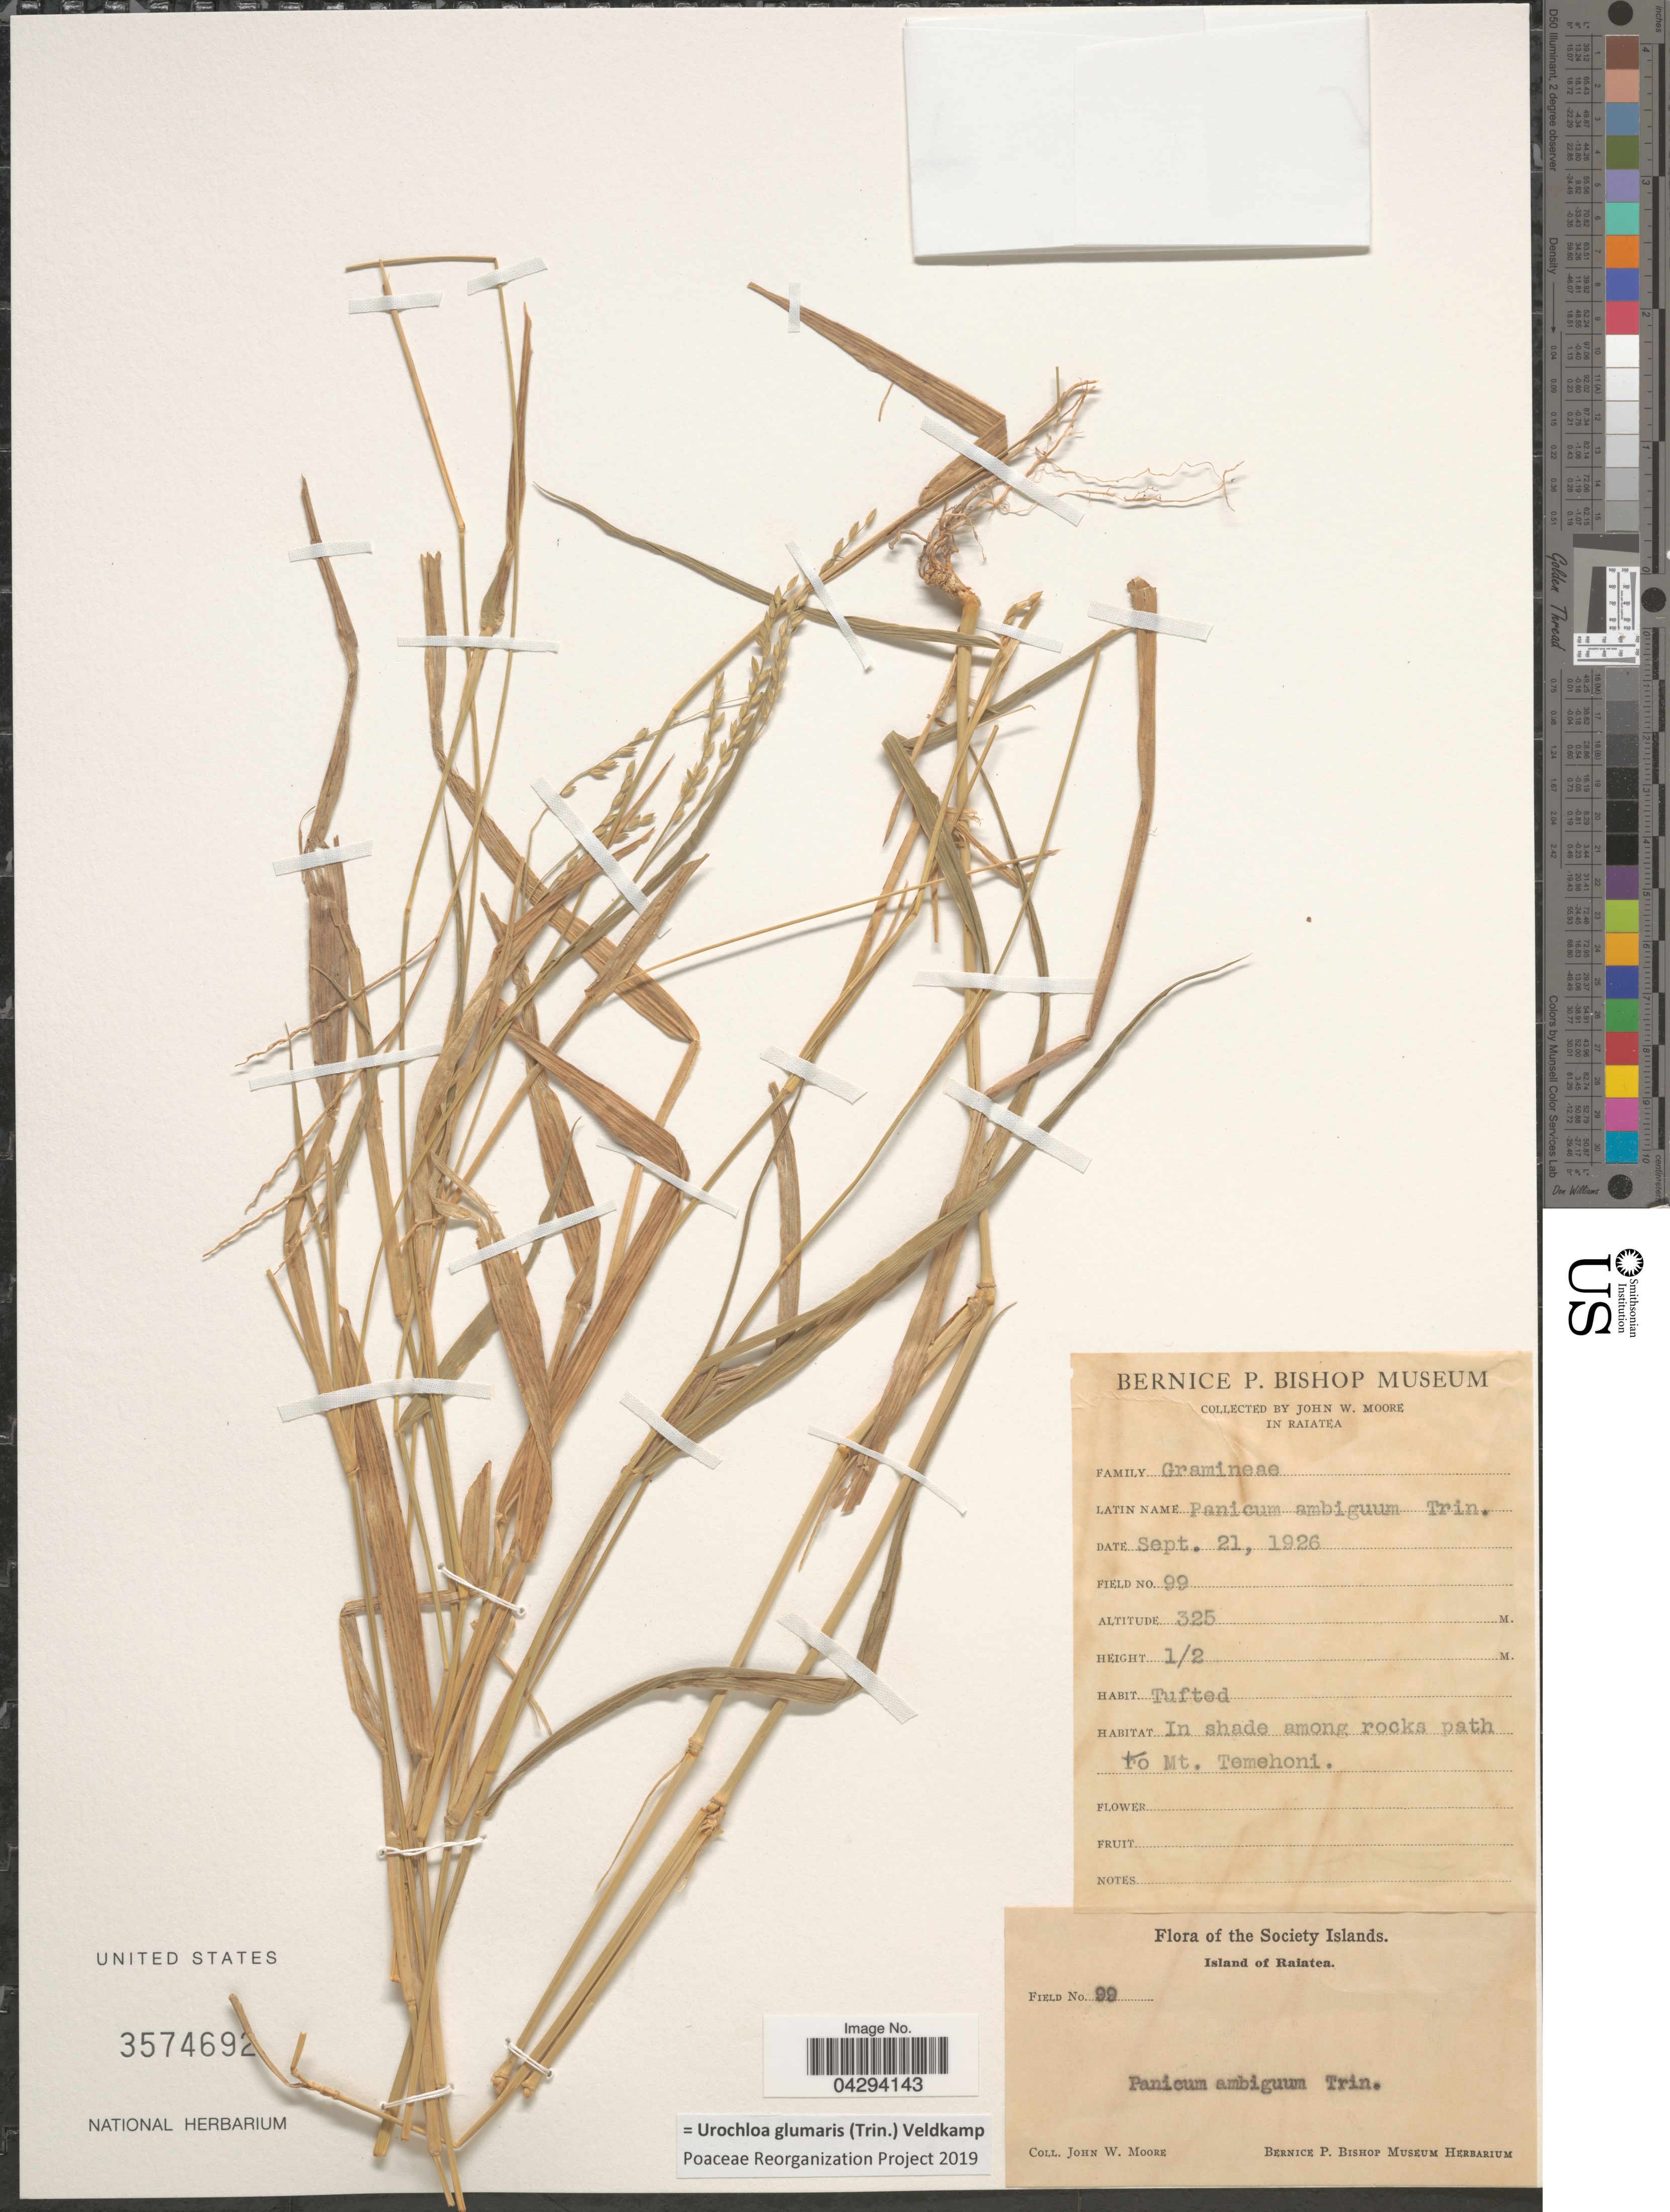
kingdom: Plantae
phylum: Tracheophyta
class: Liliopsida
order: Poales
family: Poaceae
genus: Urochloa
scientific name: Urochloa glumaris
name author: (Trin.) Veldkamp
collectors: J. Moore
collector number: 99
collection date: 1926-09-21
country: French Polynesia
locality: The Society Islands. Island of Raiatea. In shade among rocks path to Mt. Temehoni.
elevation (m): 325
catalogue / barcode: US 3574692